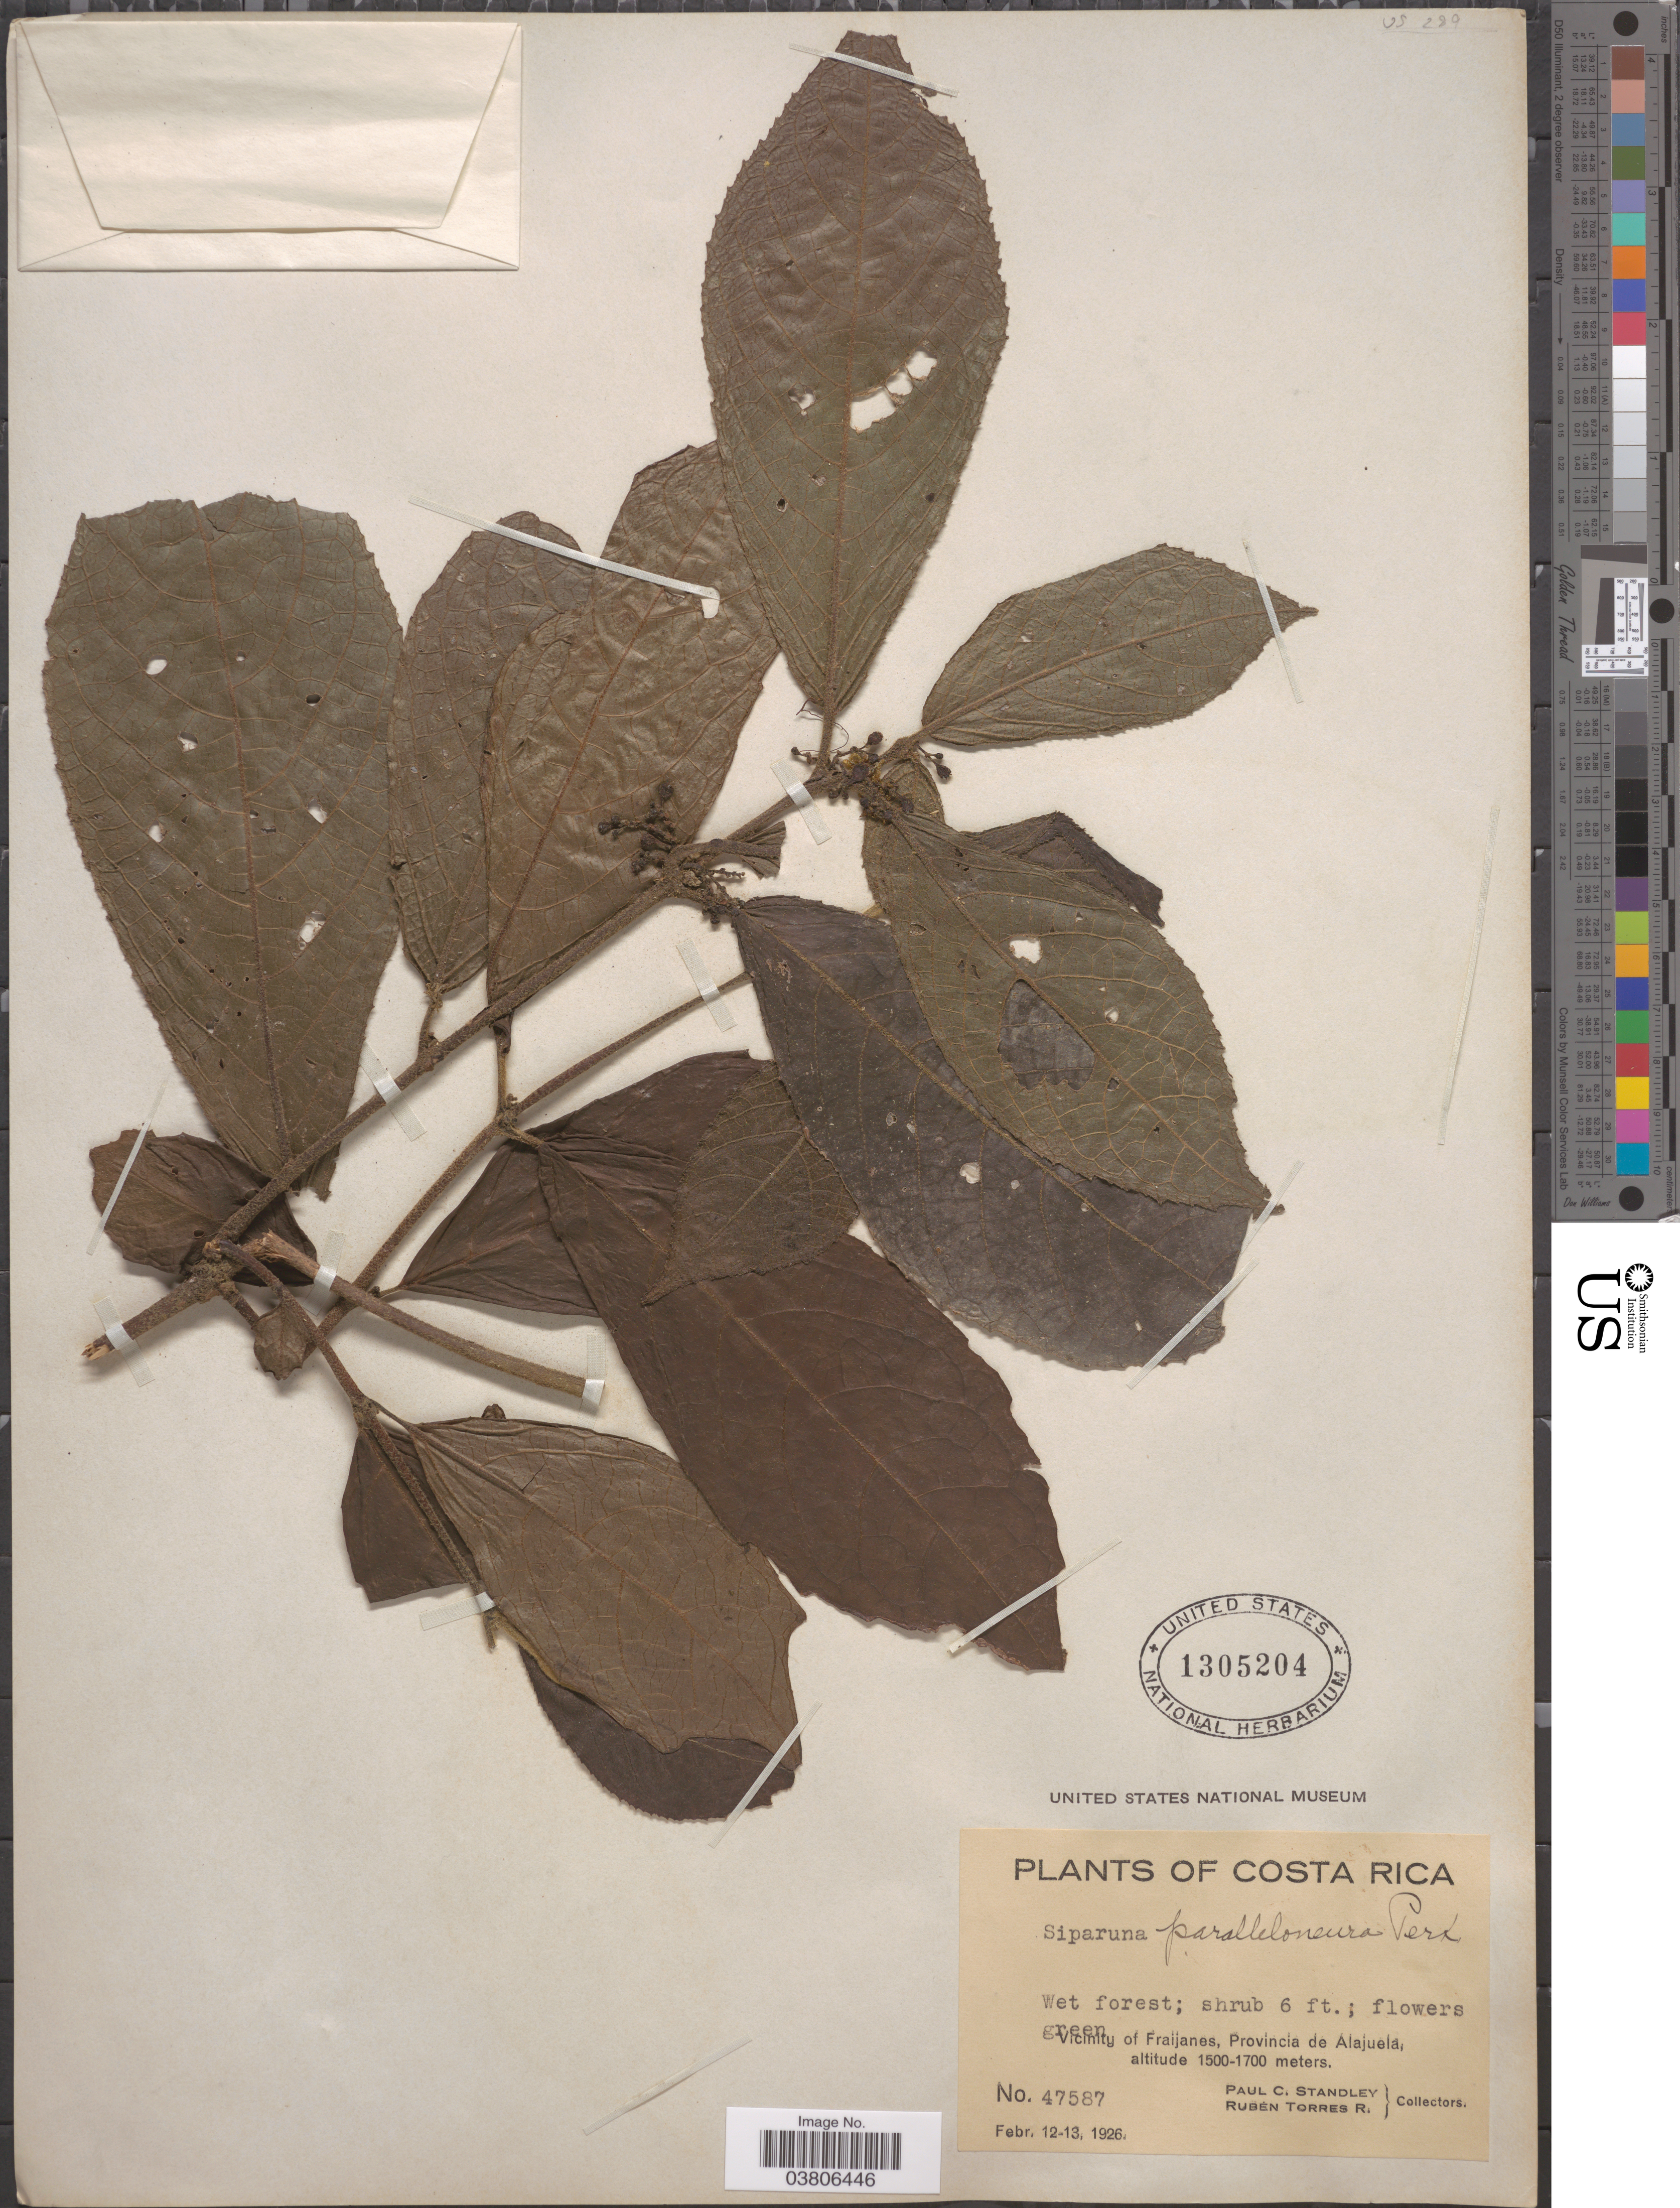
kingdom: Plantae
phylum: Tracheophyta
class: Magnoliopsida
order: Laurales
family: Siparunaceae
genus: Siparuna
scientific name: Siparuna paralleloneura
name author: Perkins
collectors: P. C. Standley & R. Torres Rojas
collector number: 47587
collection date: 1926-02-12/1926-02-13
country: Costa Rica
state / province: Alajuela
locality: Vicinity of Fraijanes.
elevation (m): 1500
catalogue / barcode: US 1305204